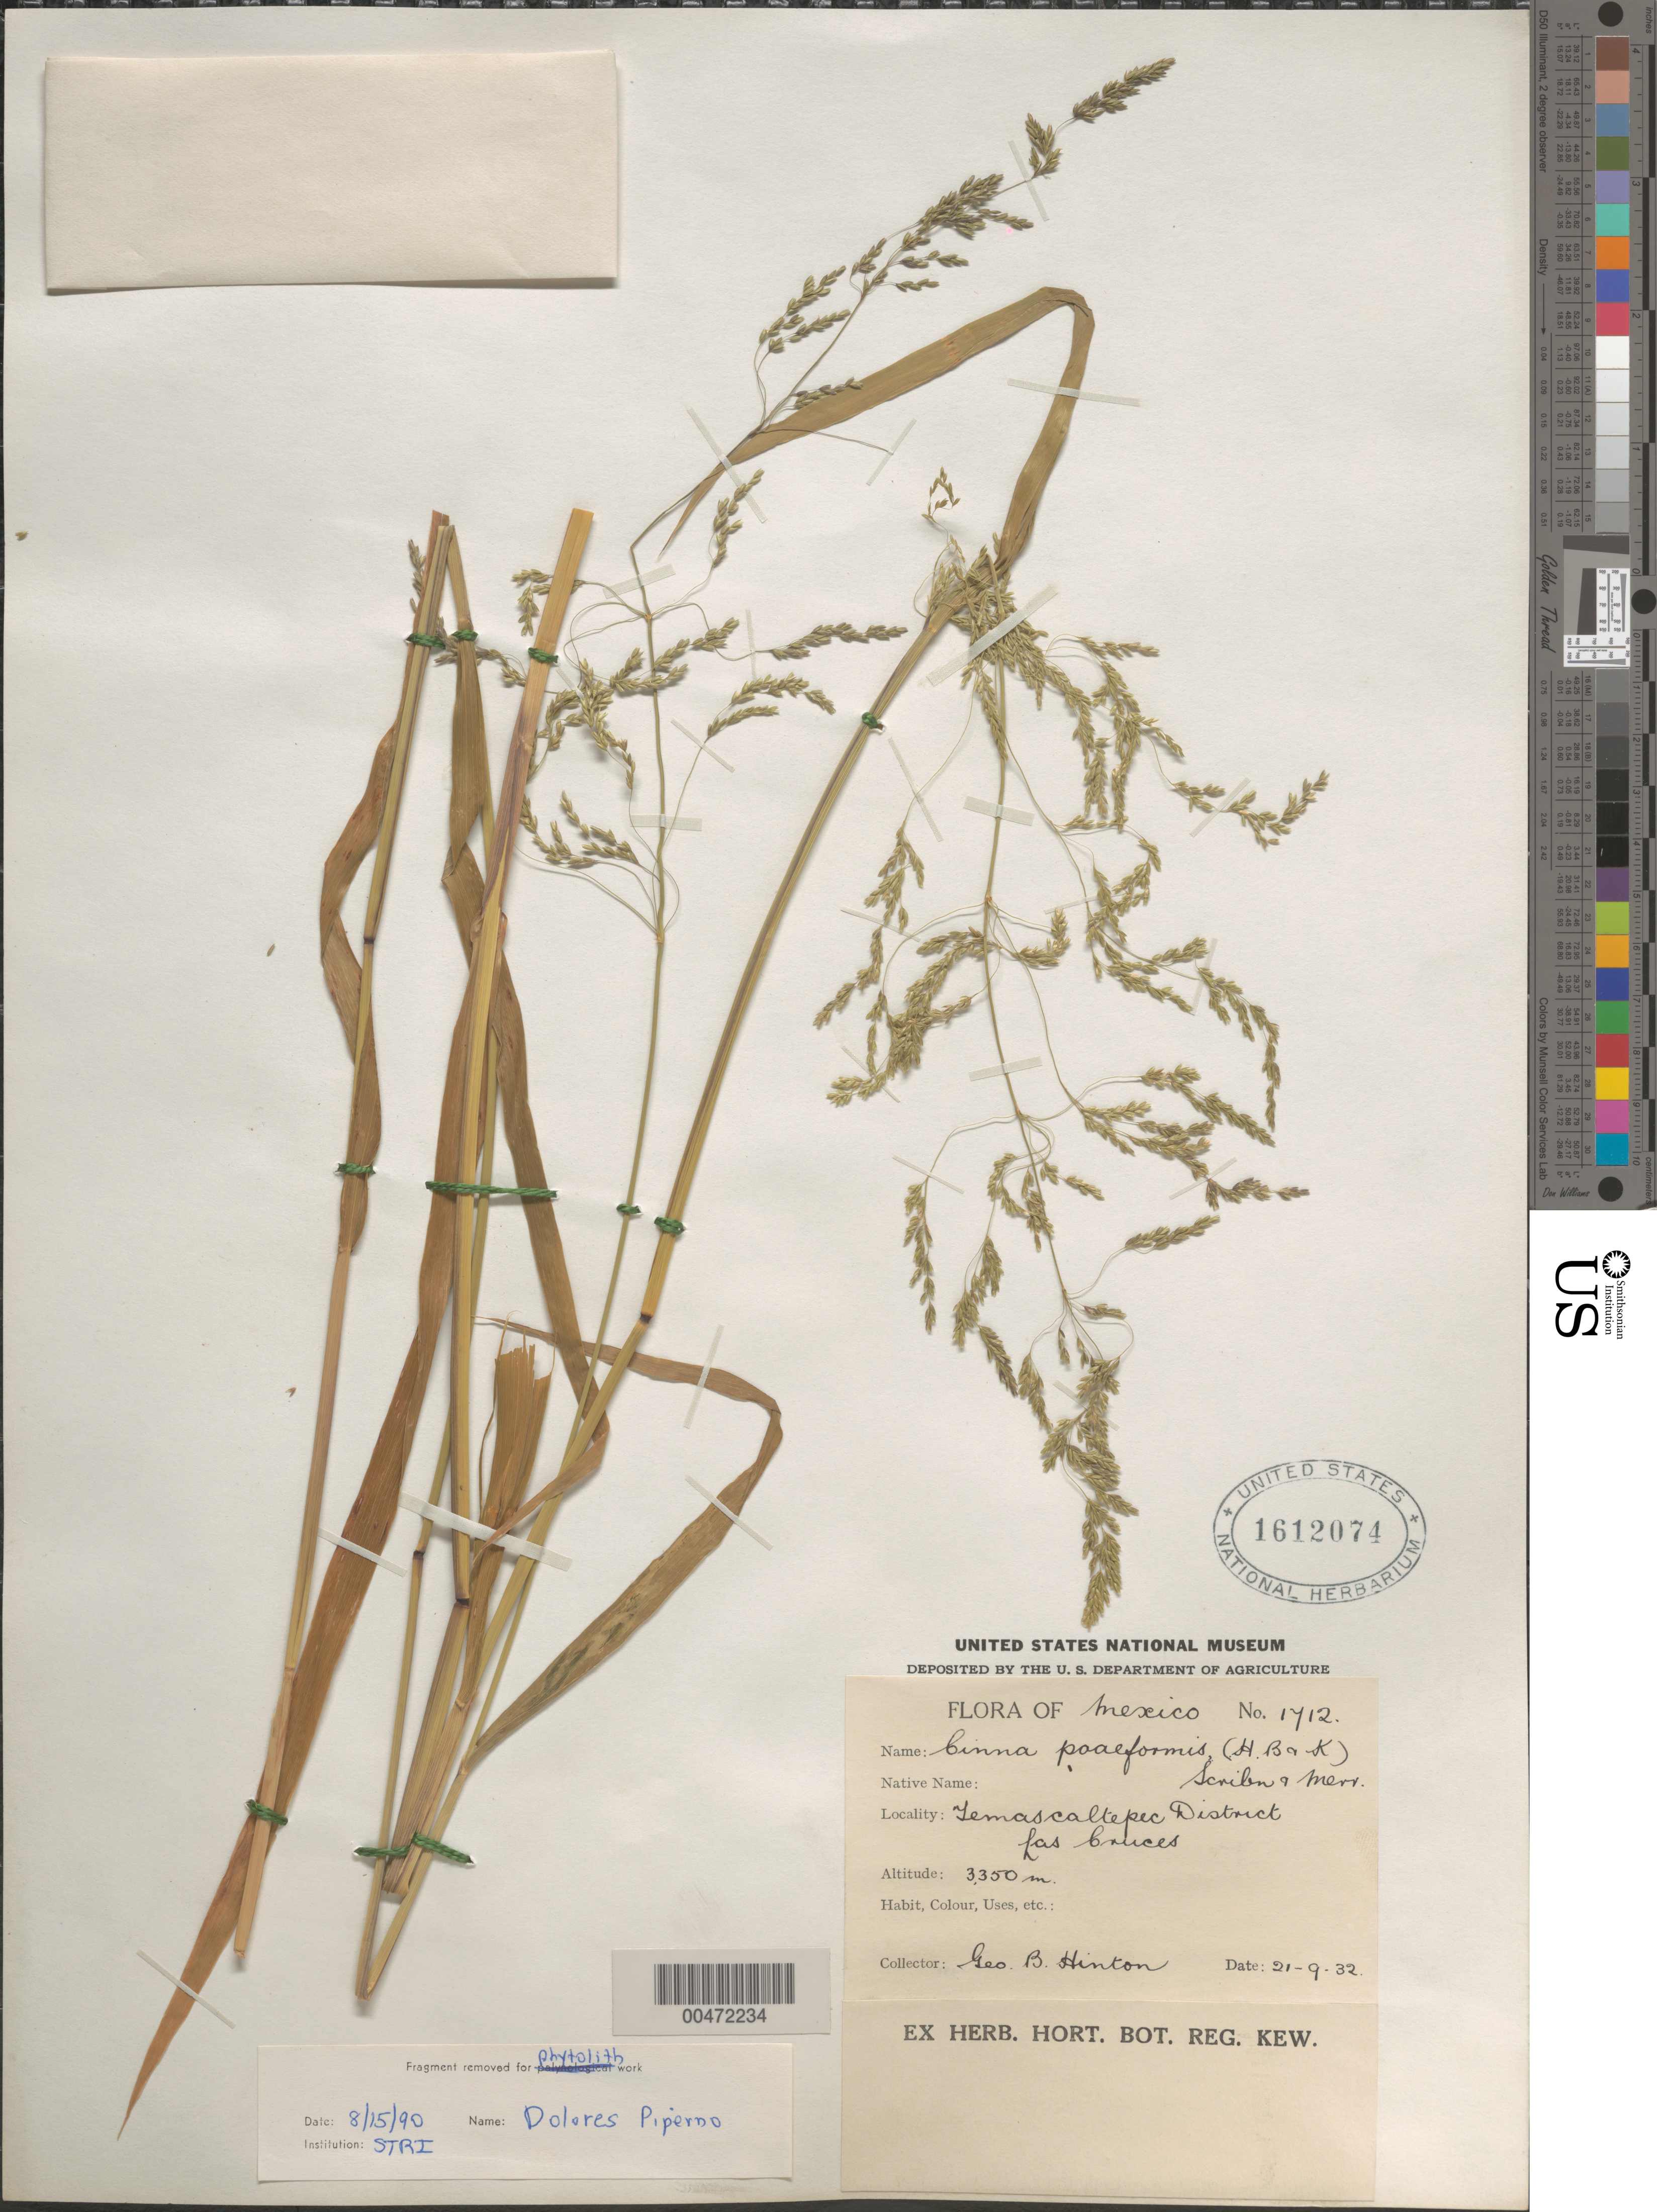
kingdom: Plantae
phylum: Tracheophyta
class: Liliopsida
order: Poales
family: Poaceae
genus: Cinna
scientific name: Cinna poiformis (Kunth) Scribn. & Merr.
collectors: G. B. Hinton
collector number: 1712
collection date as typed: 21 Sep 1932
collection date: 1932-09-21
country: Mexico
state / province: México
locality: Temascaltepec Dist, Las Cruces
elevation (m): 3350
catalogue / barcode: US 1612074